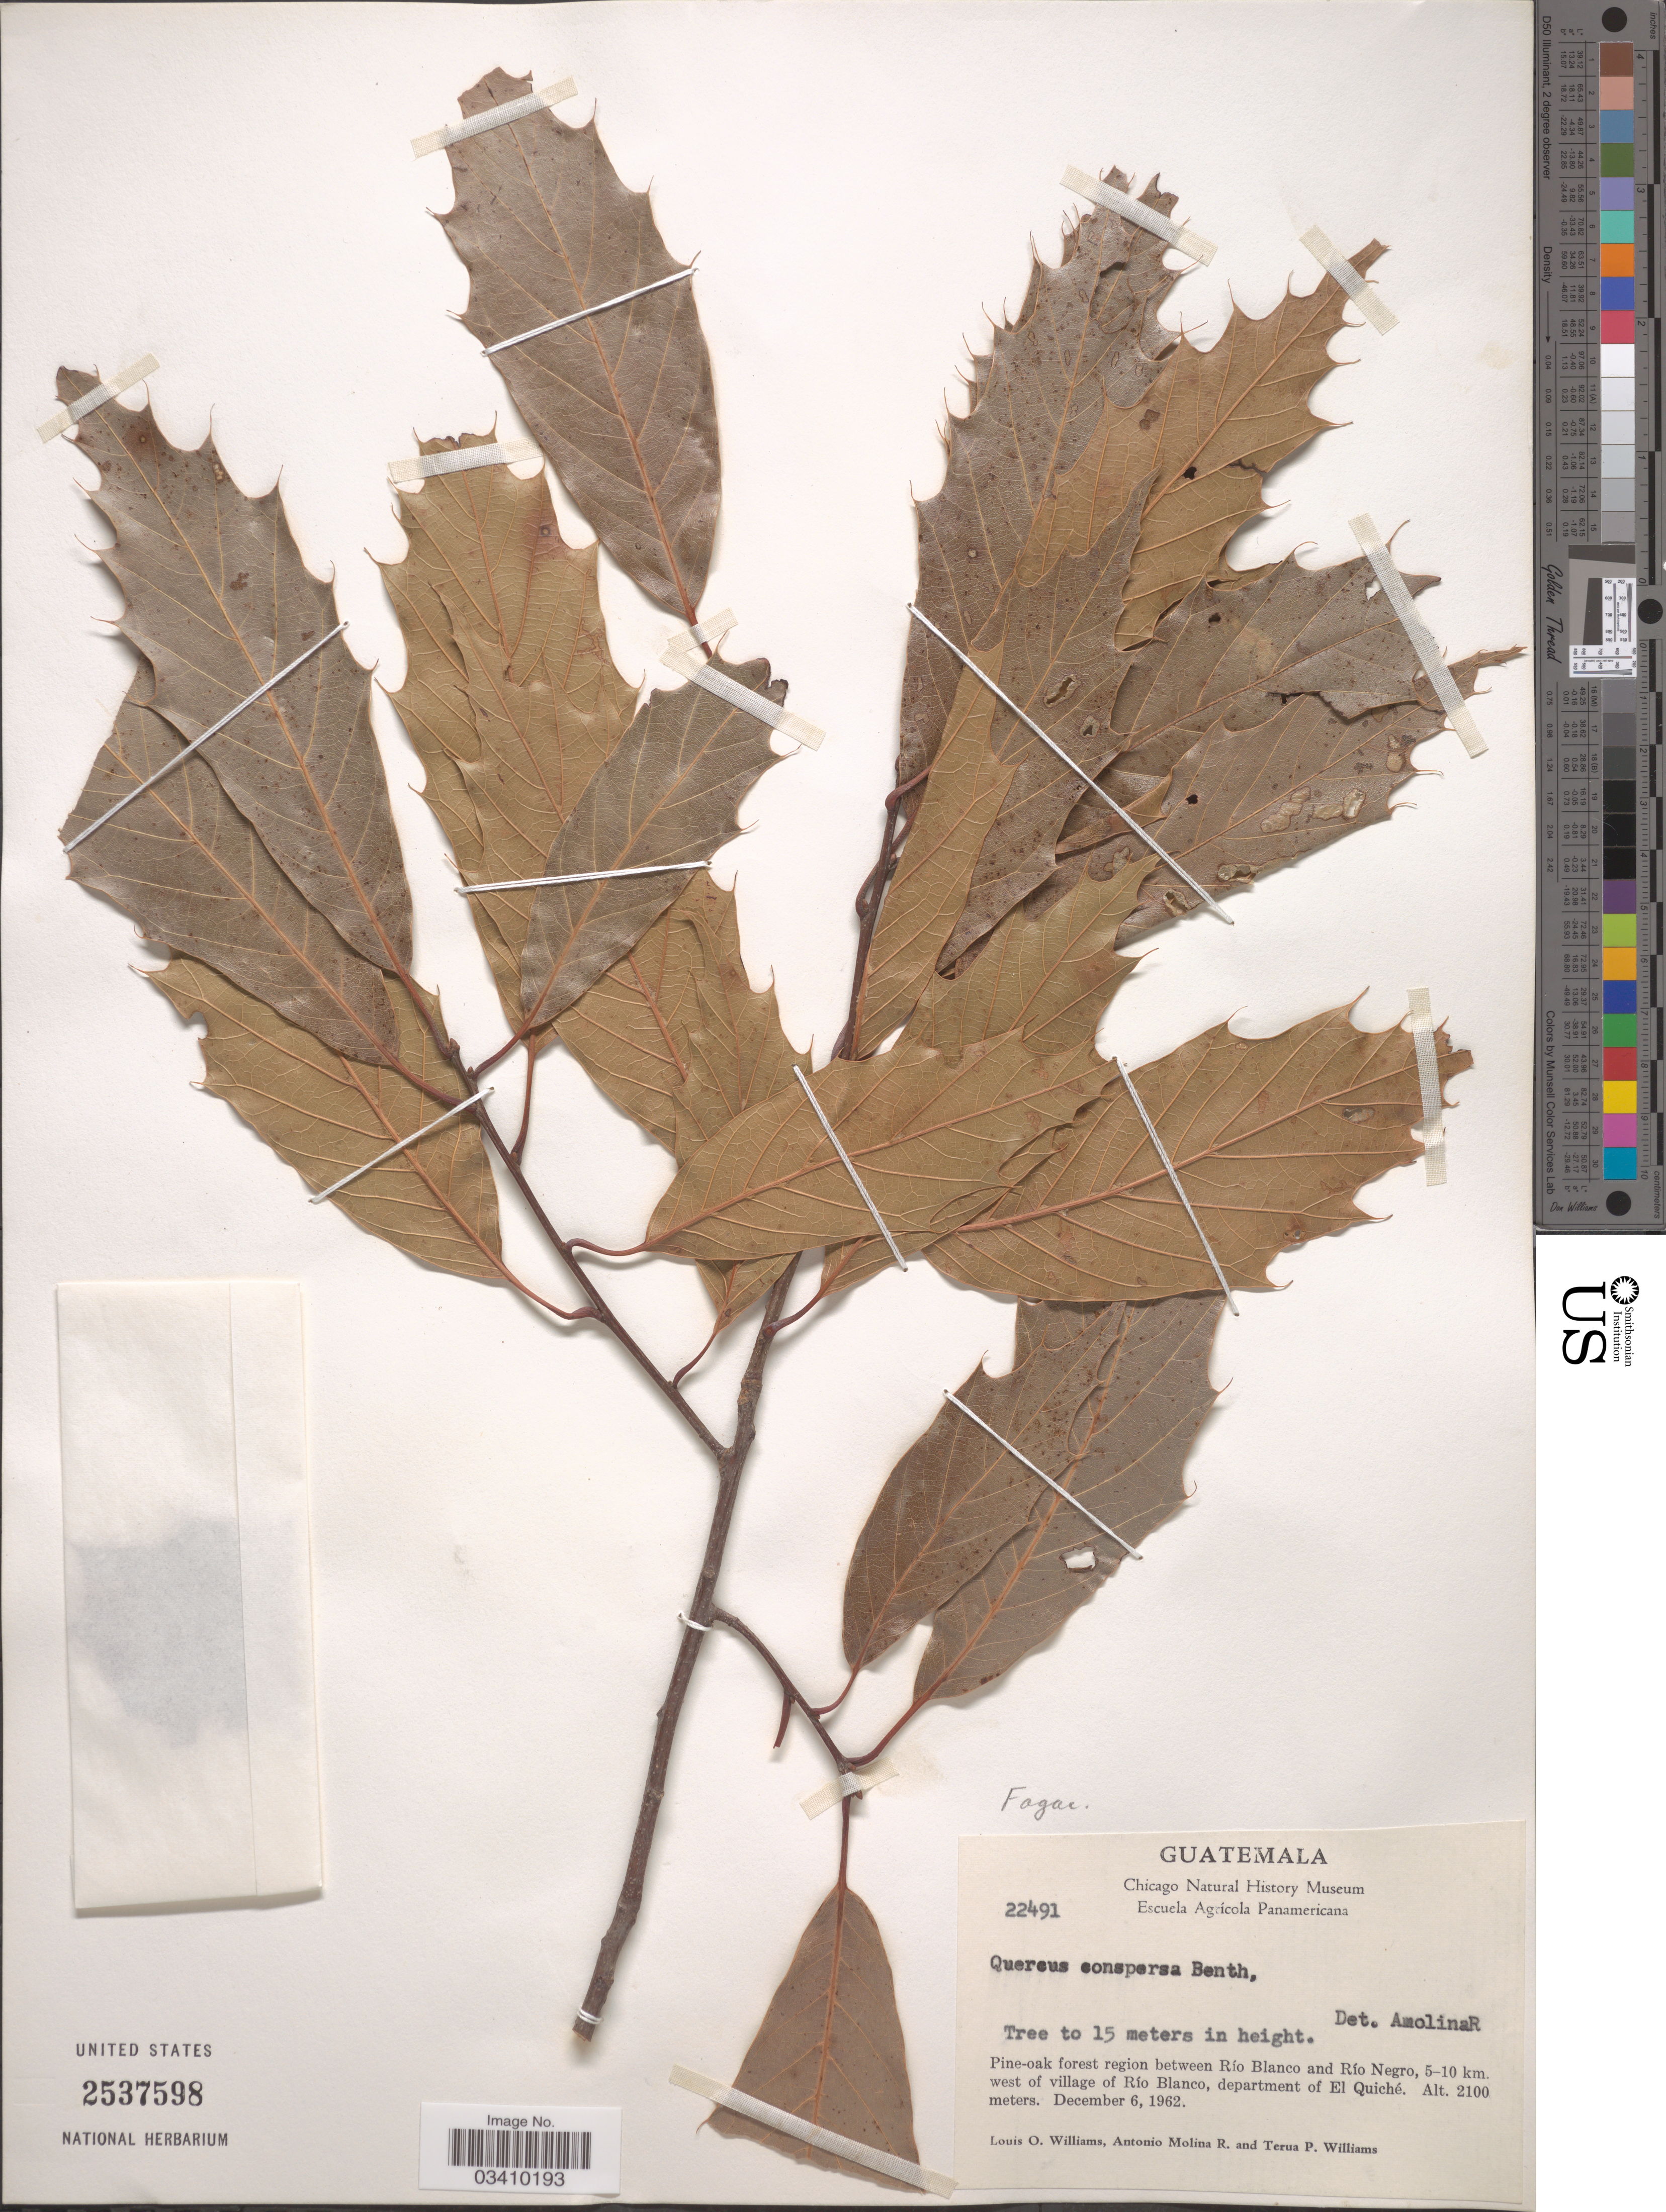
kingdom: Plantae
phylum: Tracheophyta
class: Magnoliopsida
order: Fagales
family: Fagaceae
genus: Quercus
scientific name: Quercus conspersa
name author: Benth.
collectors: L. O. Williams, A. Molina R. & T. P. Williams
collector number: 22491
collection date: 1962-12-06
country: Guatemala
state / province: El Quiché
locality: Pine-oak region between Río Blanco and Río Negro, 5-10 km. west of village of Río Blanco, department of El Quiché.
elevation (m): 2100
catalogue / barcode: US 2537598